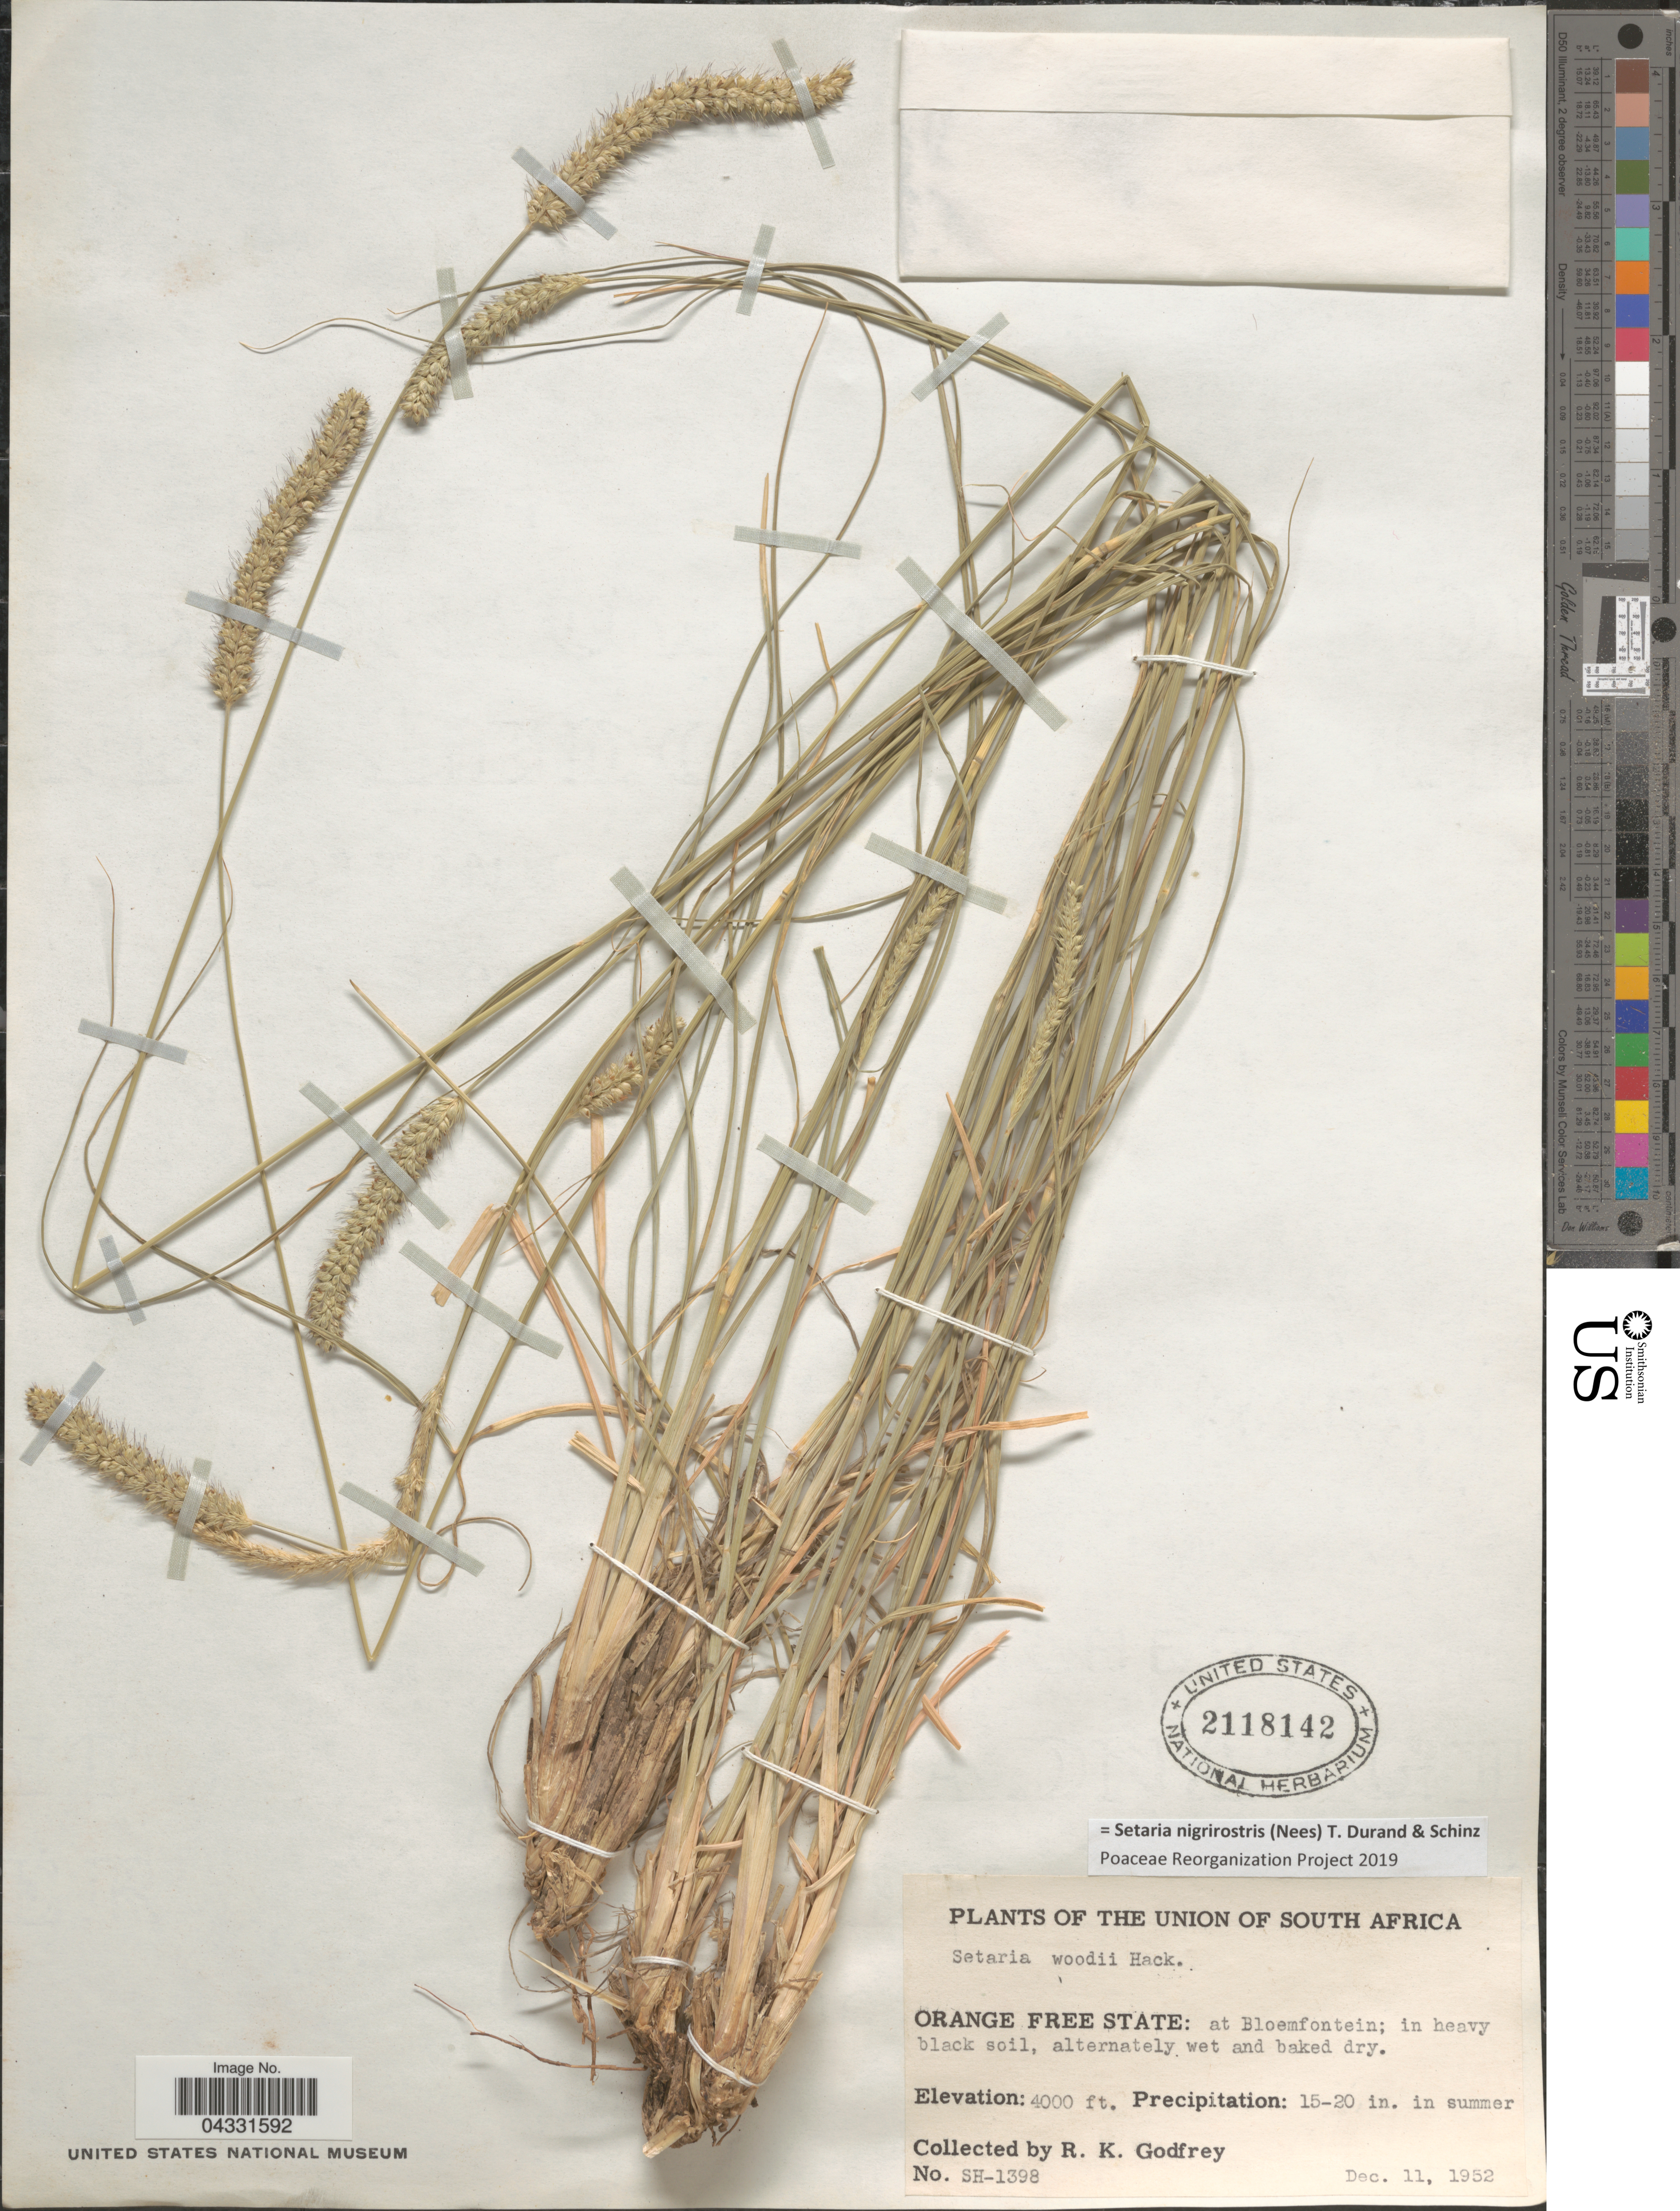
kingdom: Plantae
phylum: Tracheophyta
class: Liliopsida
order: Poales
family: Poaceae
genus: Setaria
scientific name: Setaria nigrirostris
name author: (Nees) Durand & Schinz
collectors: R. K. Godfrey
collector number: SH-1398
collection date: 1952-12-11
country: South Africa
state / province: Free State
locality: Union of South Africa. Orange Free State: at Bloemfontein; in heavy black soil, alternately wet and baked dry.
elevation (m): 1219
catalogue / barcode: US 2118142